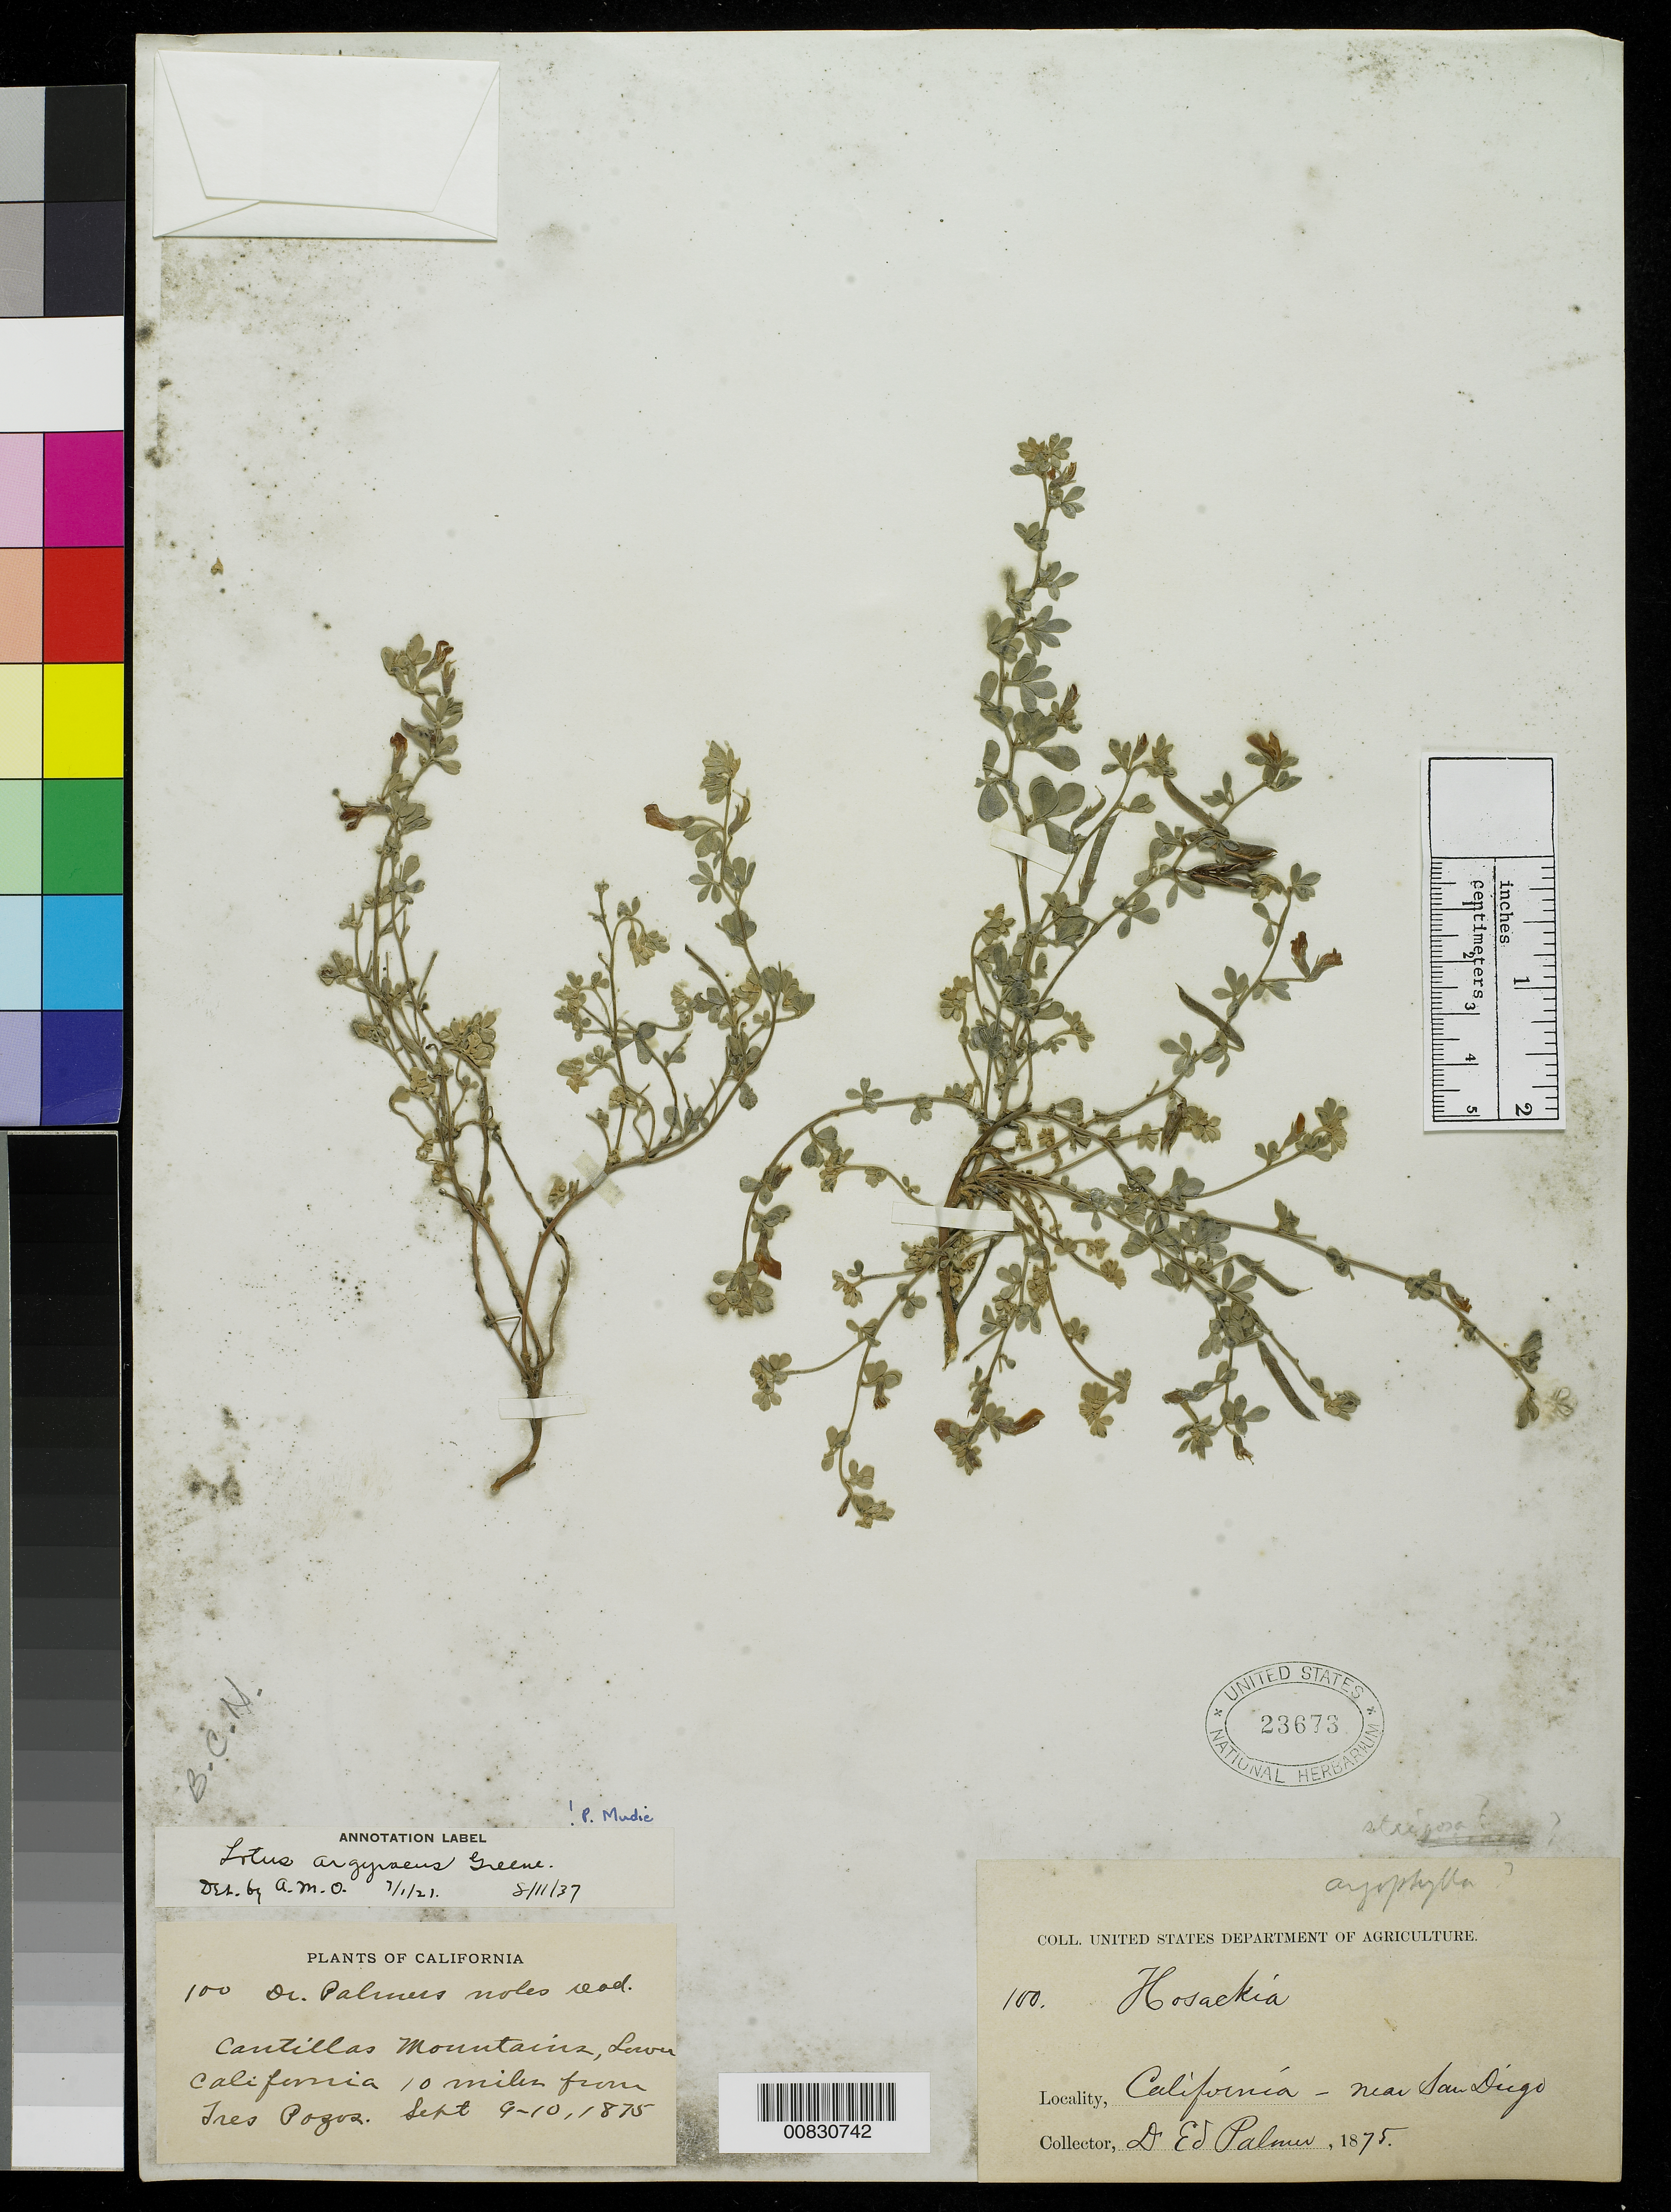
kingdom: Plantae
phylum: Tracheophyta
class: Magnoliopsida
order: Fabales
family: Fabaceae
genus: Ottleya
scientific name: Ottleya argyraea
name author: (Greene) D.D. Sokoloff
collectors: E. Palmer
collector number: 100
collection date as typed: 09 Sep 1875 to 10 Sep 1875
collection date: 1875-09-09/1875-09-10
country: Mexico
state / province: Baja California Norte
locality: Cantillas Mountains, Lower California, 10 miles from Tres Pozos, near San Diego.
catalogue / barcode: US 23673